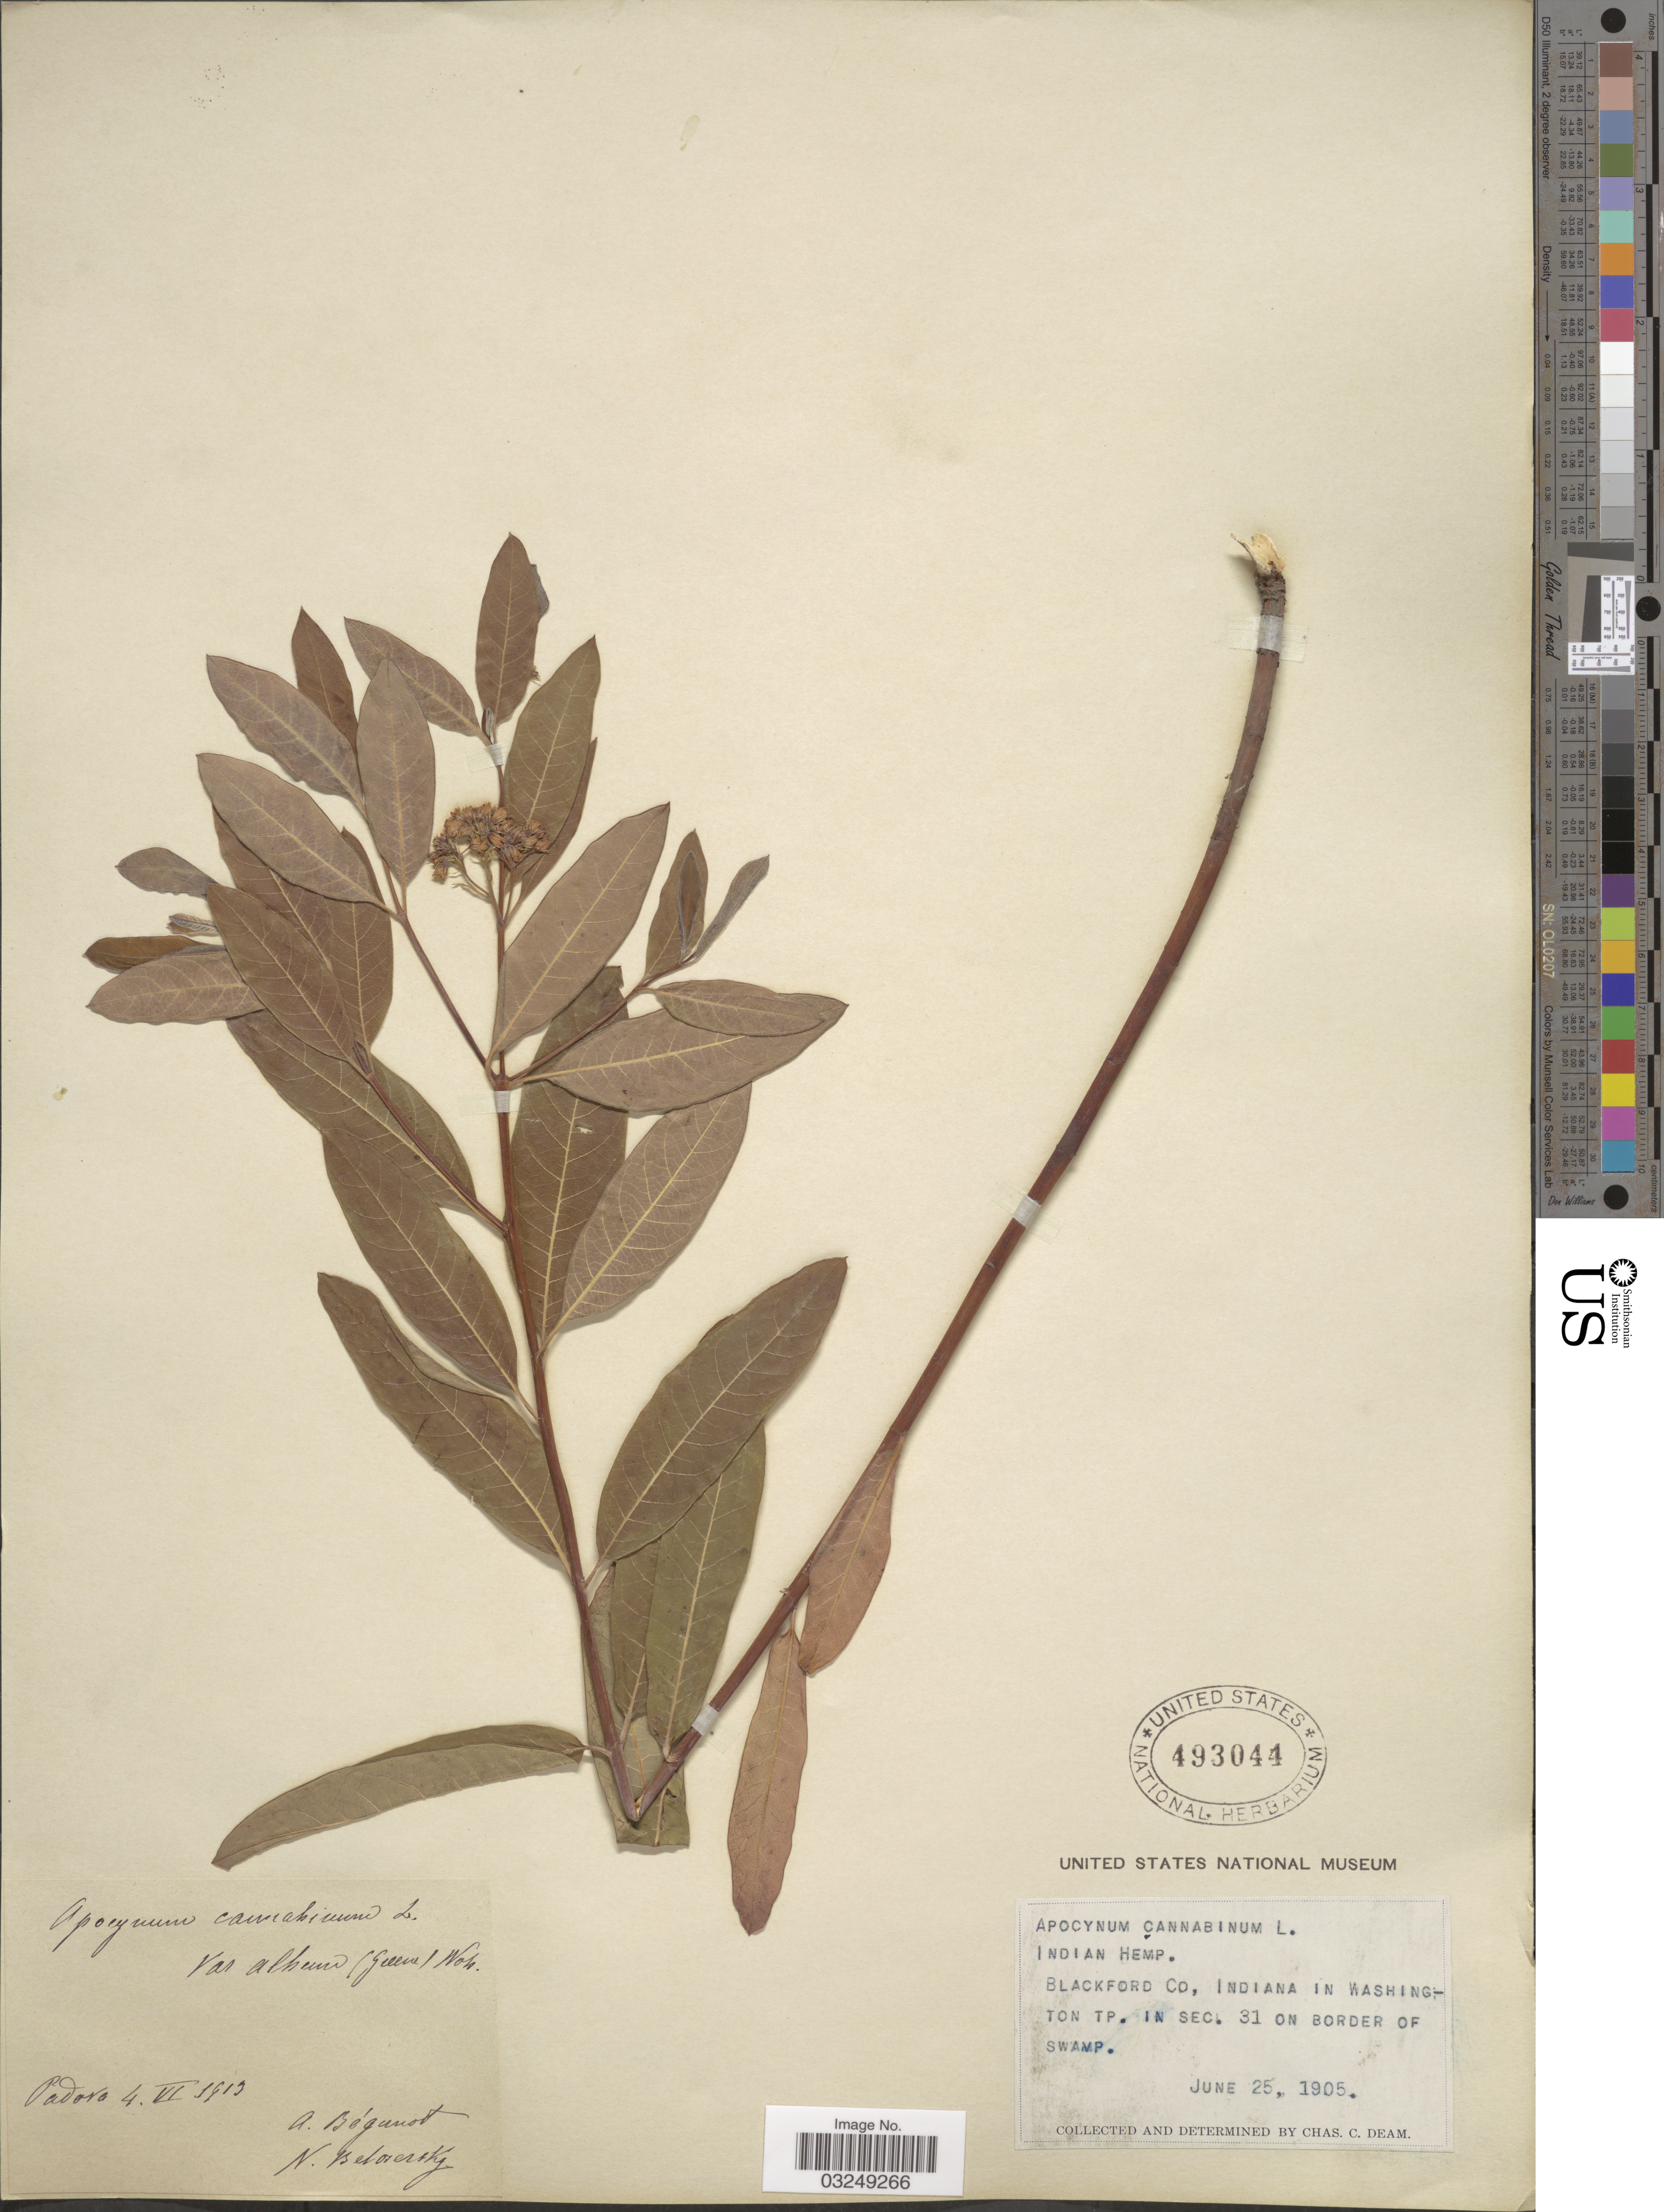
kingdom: Plantae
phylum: Tracheophyta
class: Magnoliopsida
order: Gentianales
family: Apocynaceae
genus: Apocynum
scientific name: Apocynum album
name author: Greene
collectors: C. C. Deam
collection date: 1905-06-25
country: United States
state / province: Indiana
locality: Blackford Co, Indiana in Washington Tp. in Sec. 31 on border of swamp.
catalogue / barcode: US 493044